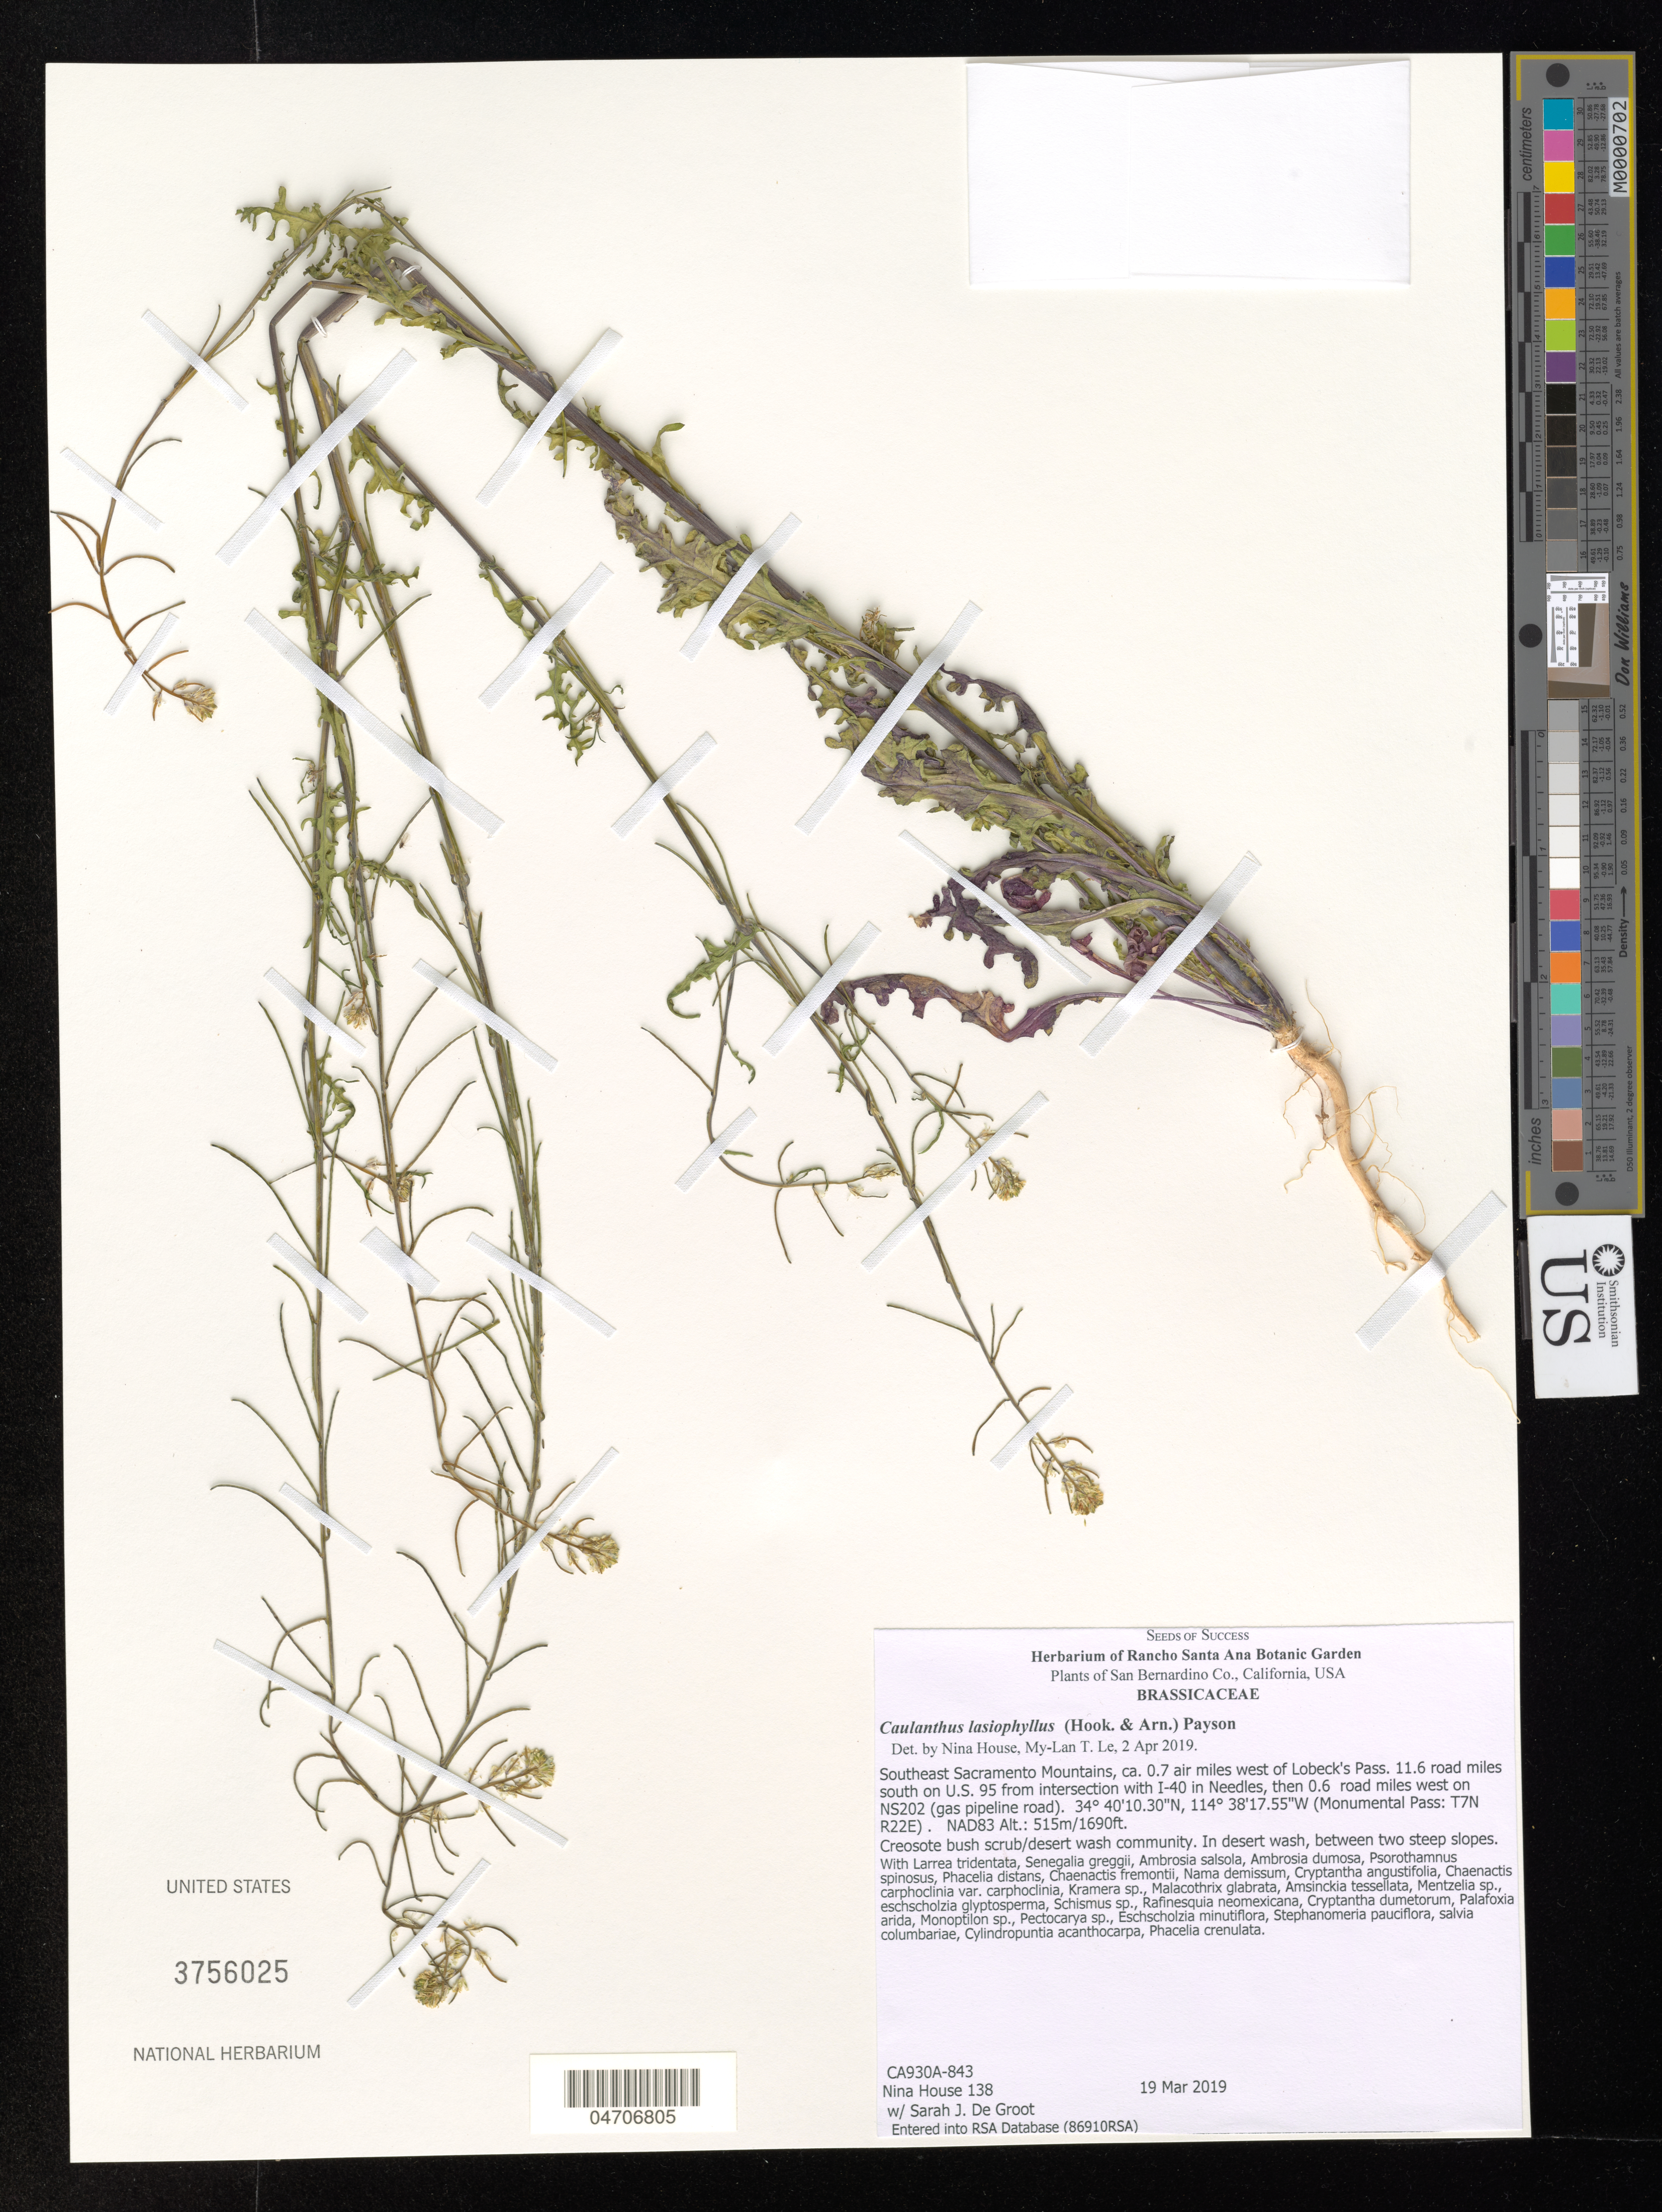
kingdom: Plantae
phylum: Tracheophyta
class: Magnoliopsida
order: Brassicales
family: Brassicaceae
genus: Caulanthus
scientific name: Caulanthus lasiophyllus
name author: (Hook. & Arn.) Payson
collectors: N. House & S. De Groot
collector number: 138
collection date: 2019-03-19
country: United States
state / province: California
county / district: San Bernardino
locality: San Bernardino Co. Southeast Sacramento Mountains, ca. 0.7 air miles west of Lobeck's Pass. 11.6 road miles south on U.S. 95 from intersection I-40 in Needles then 0.6 road miles west on NS202 (gas pipeline road). (Monumental Pass: T7N R22E).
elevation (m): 515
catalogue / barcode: US 3756025